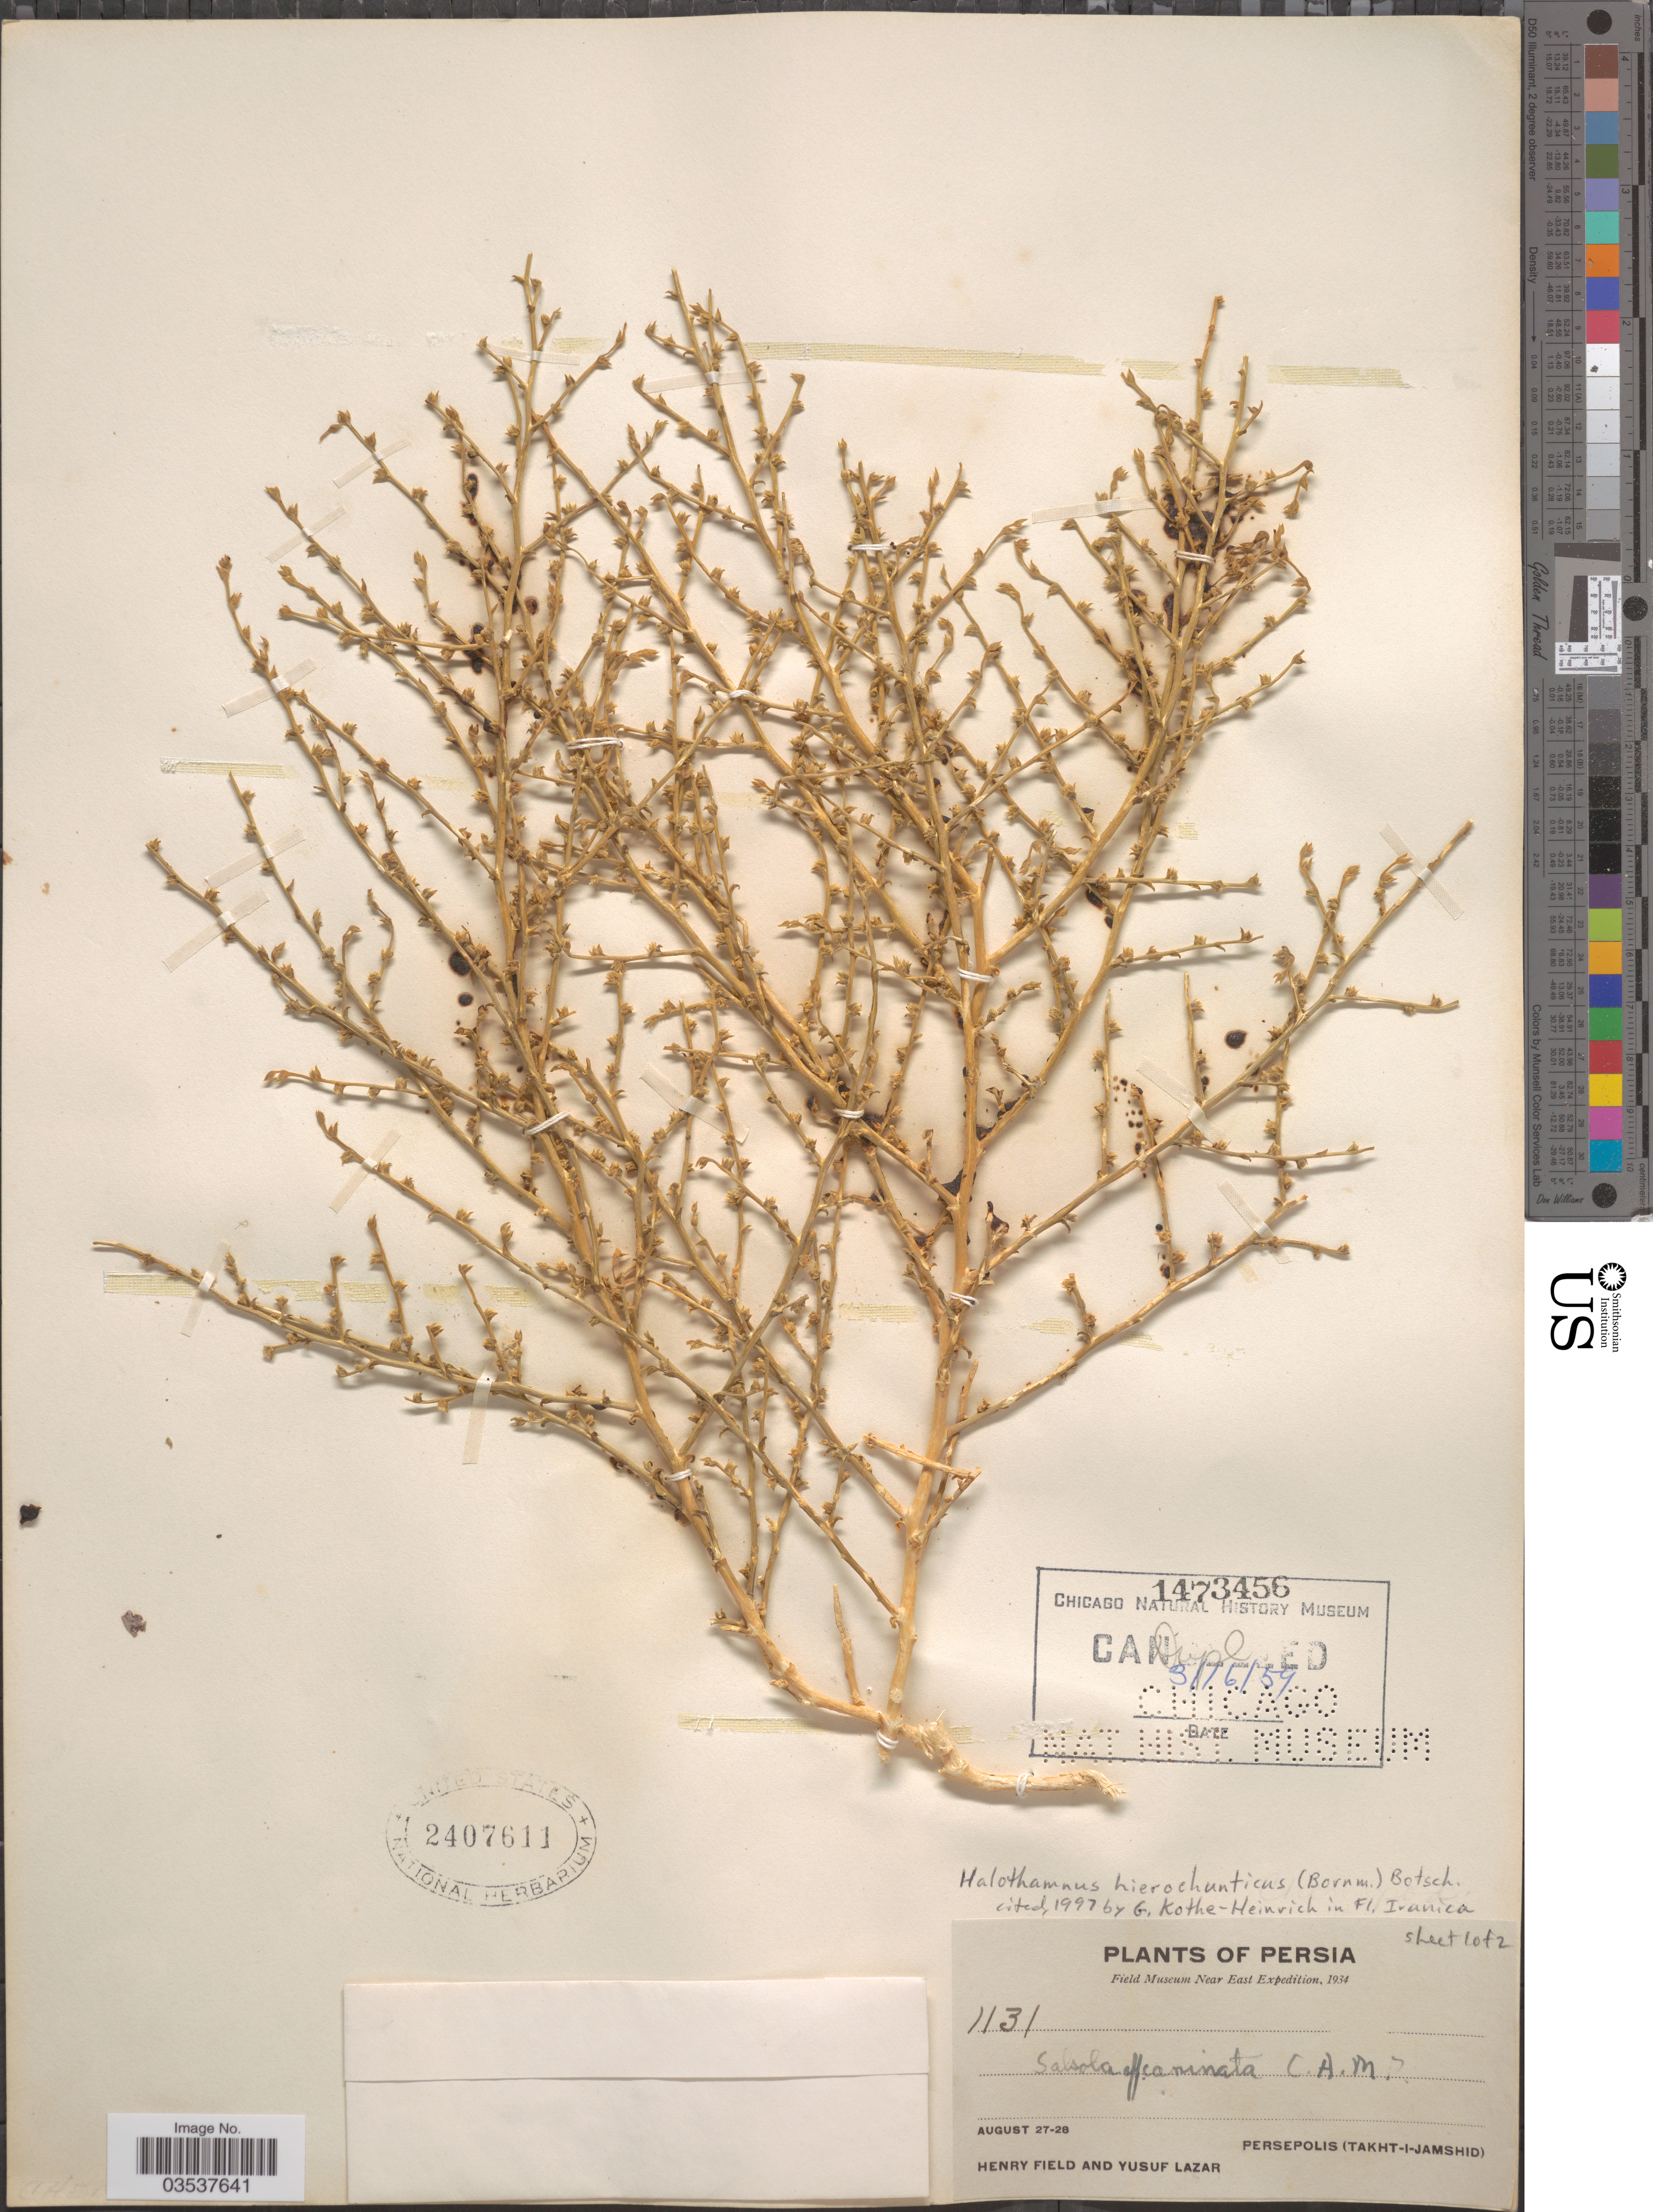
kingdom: Plantae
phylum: Tracheophyta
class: Magnoliopsida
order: Caryophyllales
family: Amaranthaceae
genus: Halothamnus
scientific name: Halothamnus hierochunticus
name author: (Bornm.) Botsch.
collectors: H. Field & Y. Lazar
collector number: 1131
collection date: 1934-08-27/1934-08-28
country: Iran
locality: Persia. Persepolis (Takht-I-Jamshid).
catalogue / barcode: US 2407611